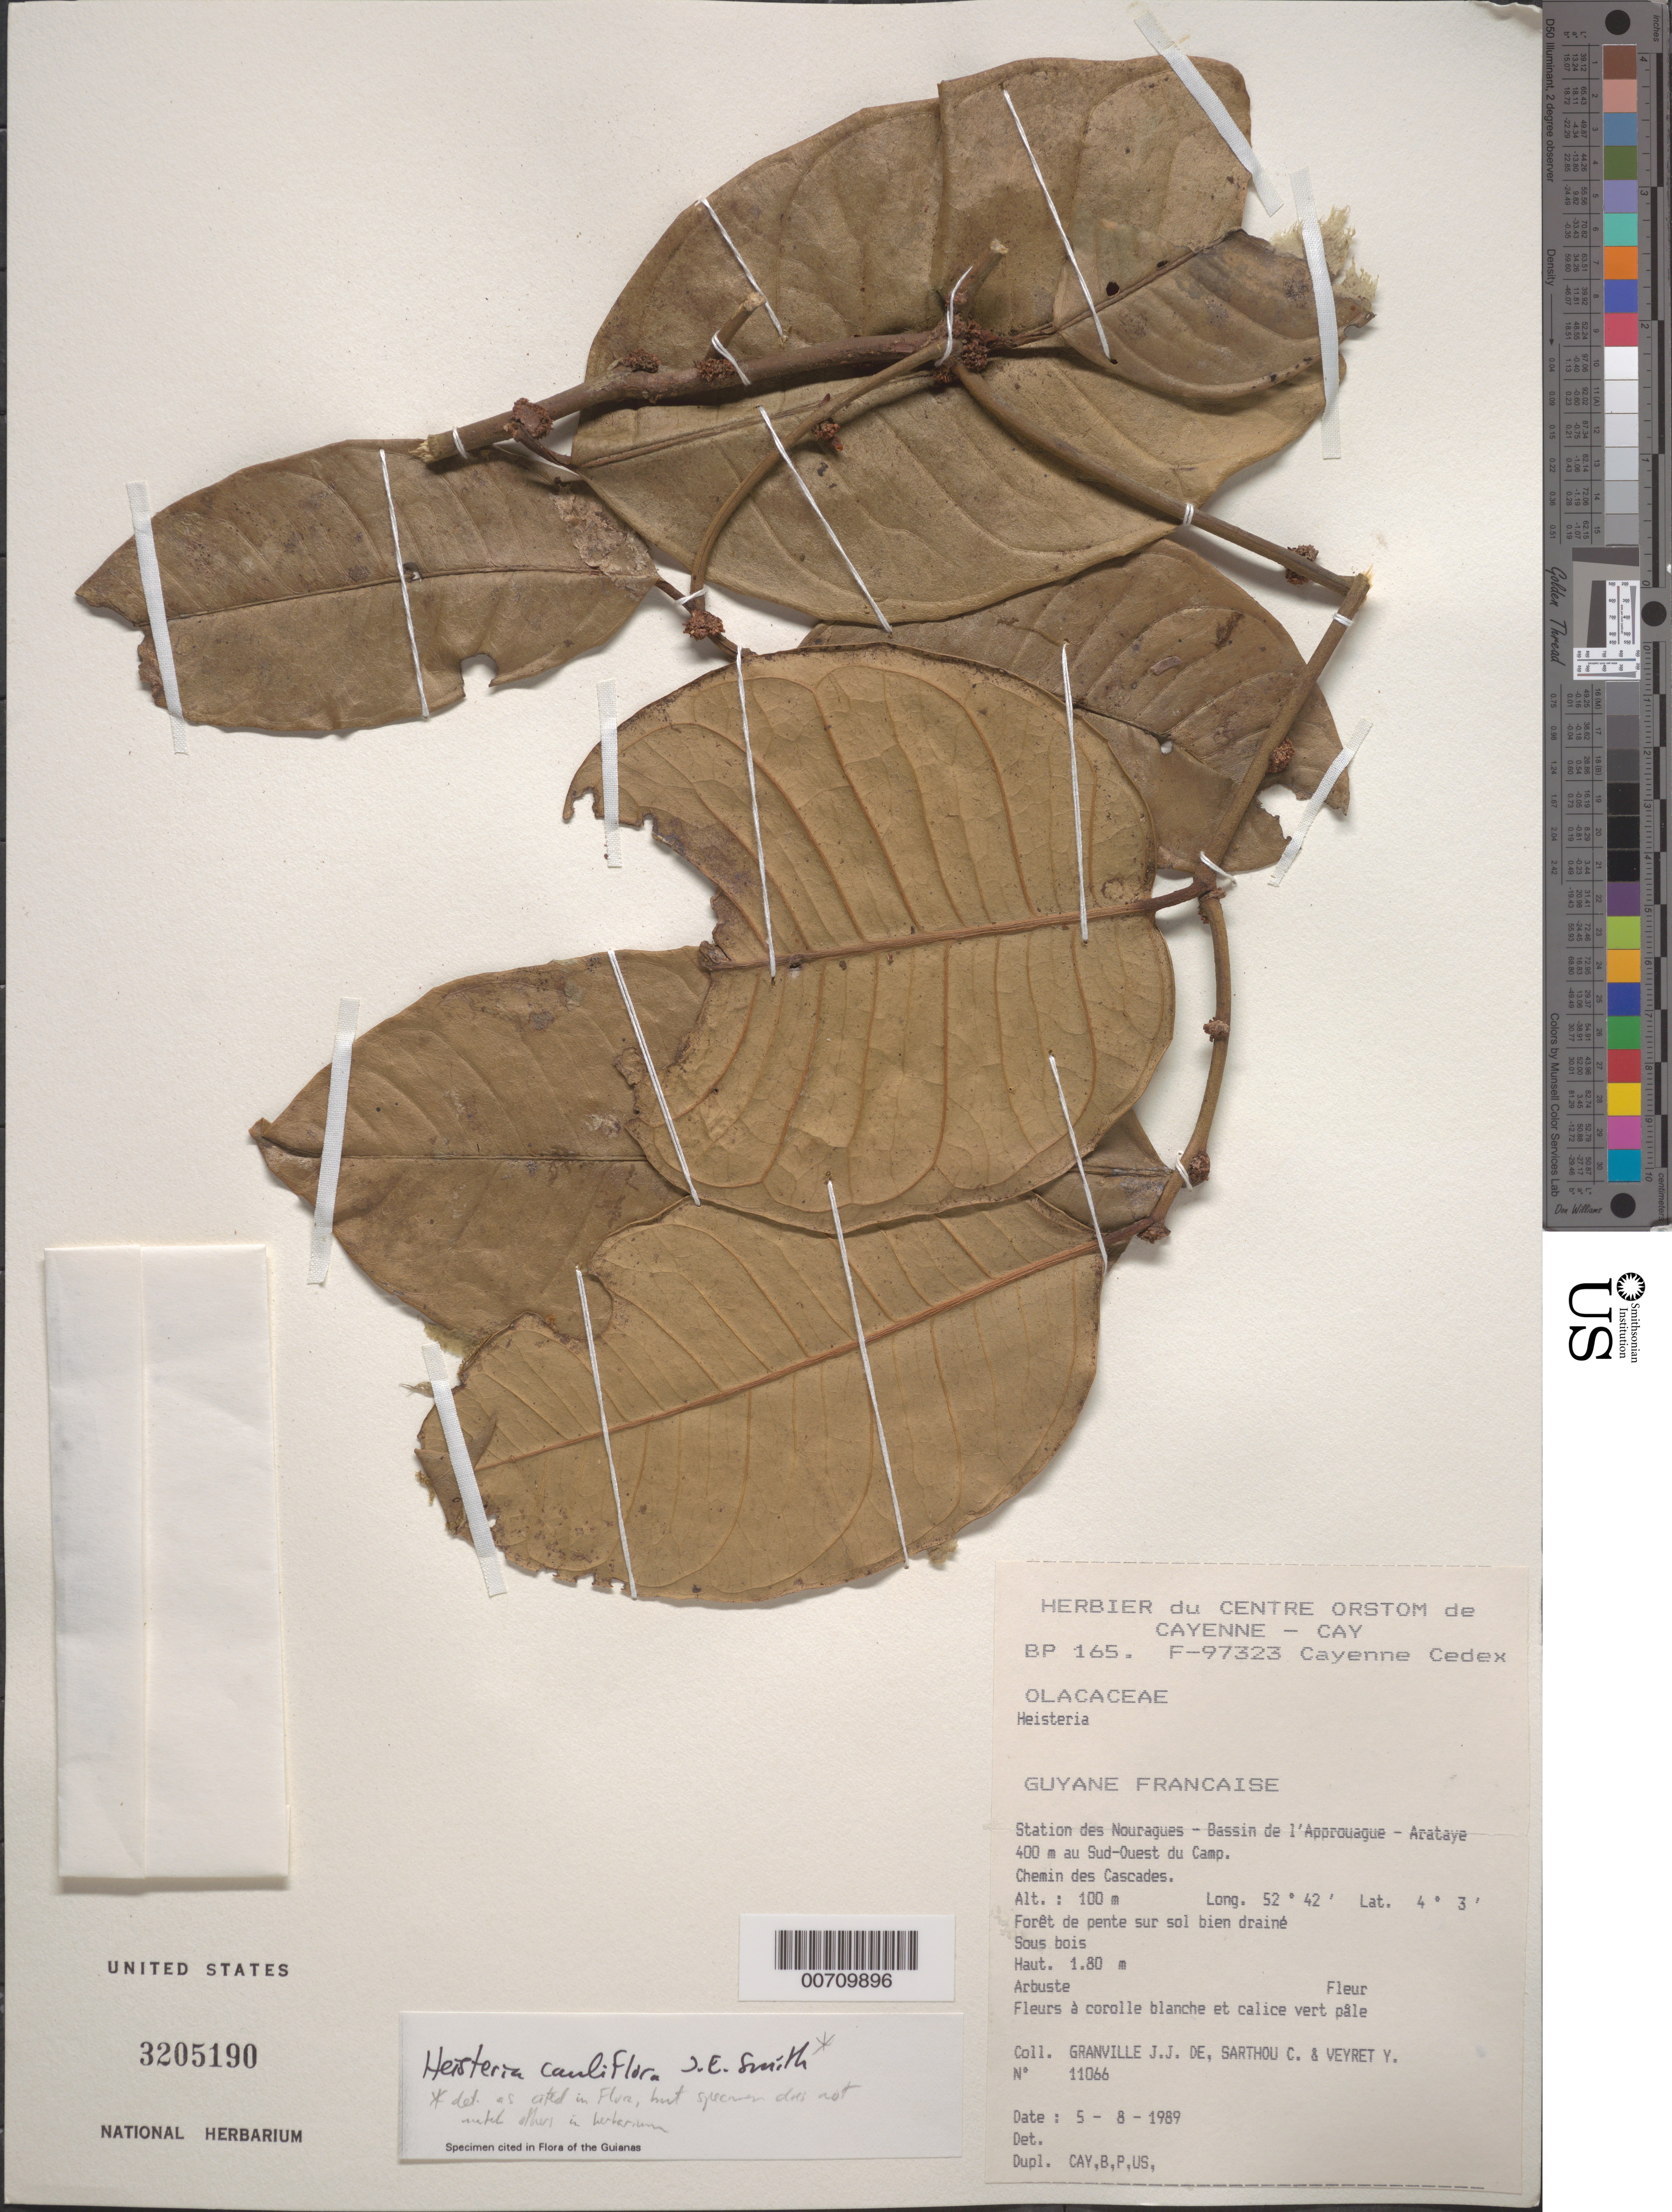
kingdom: Plantae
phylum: Tracheophyta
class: Magnoliopsida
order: Santalales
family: Erythropalaceae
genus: Heisteria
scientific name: Heisteria cauliflora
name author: Sm.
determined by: Smith, James E.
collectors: J.-J. de Granville, C. Sarthou & Y. Veyret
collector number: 11066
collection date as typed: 5-Aug-89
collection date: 1989-08-05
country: French Guiana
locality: Station des Nouragues, Bassin de l'Approuague, Arataye, 400 m au Sud-Ouest du Camp, Chemin des Cascades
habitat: Forêt de pente sur sol bien drainé, sous bois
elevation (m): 100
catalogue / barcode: US 3205190